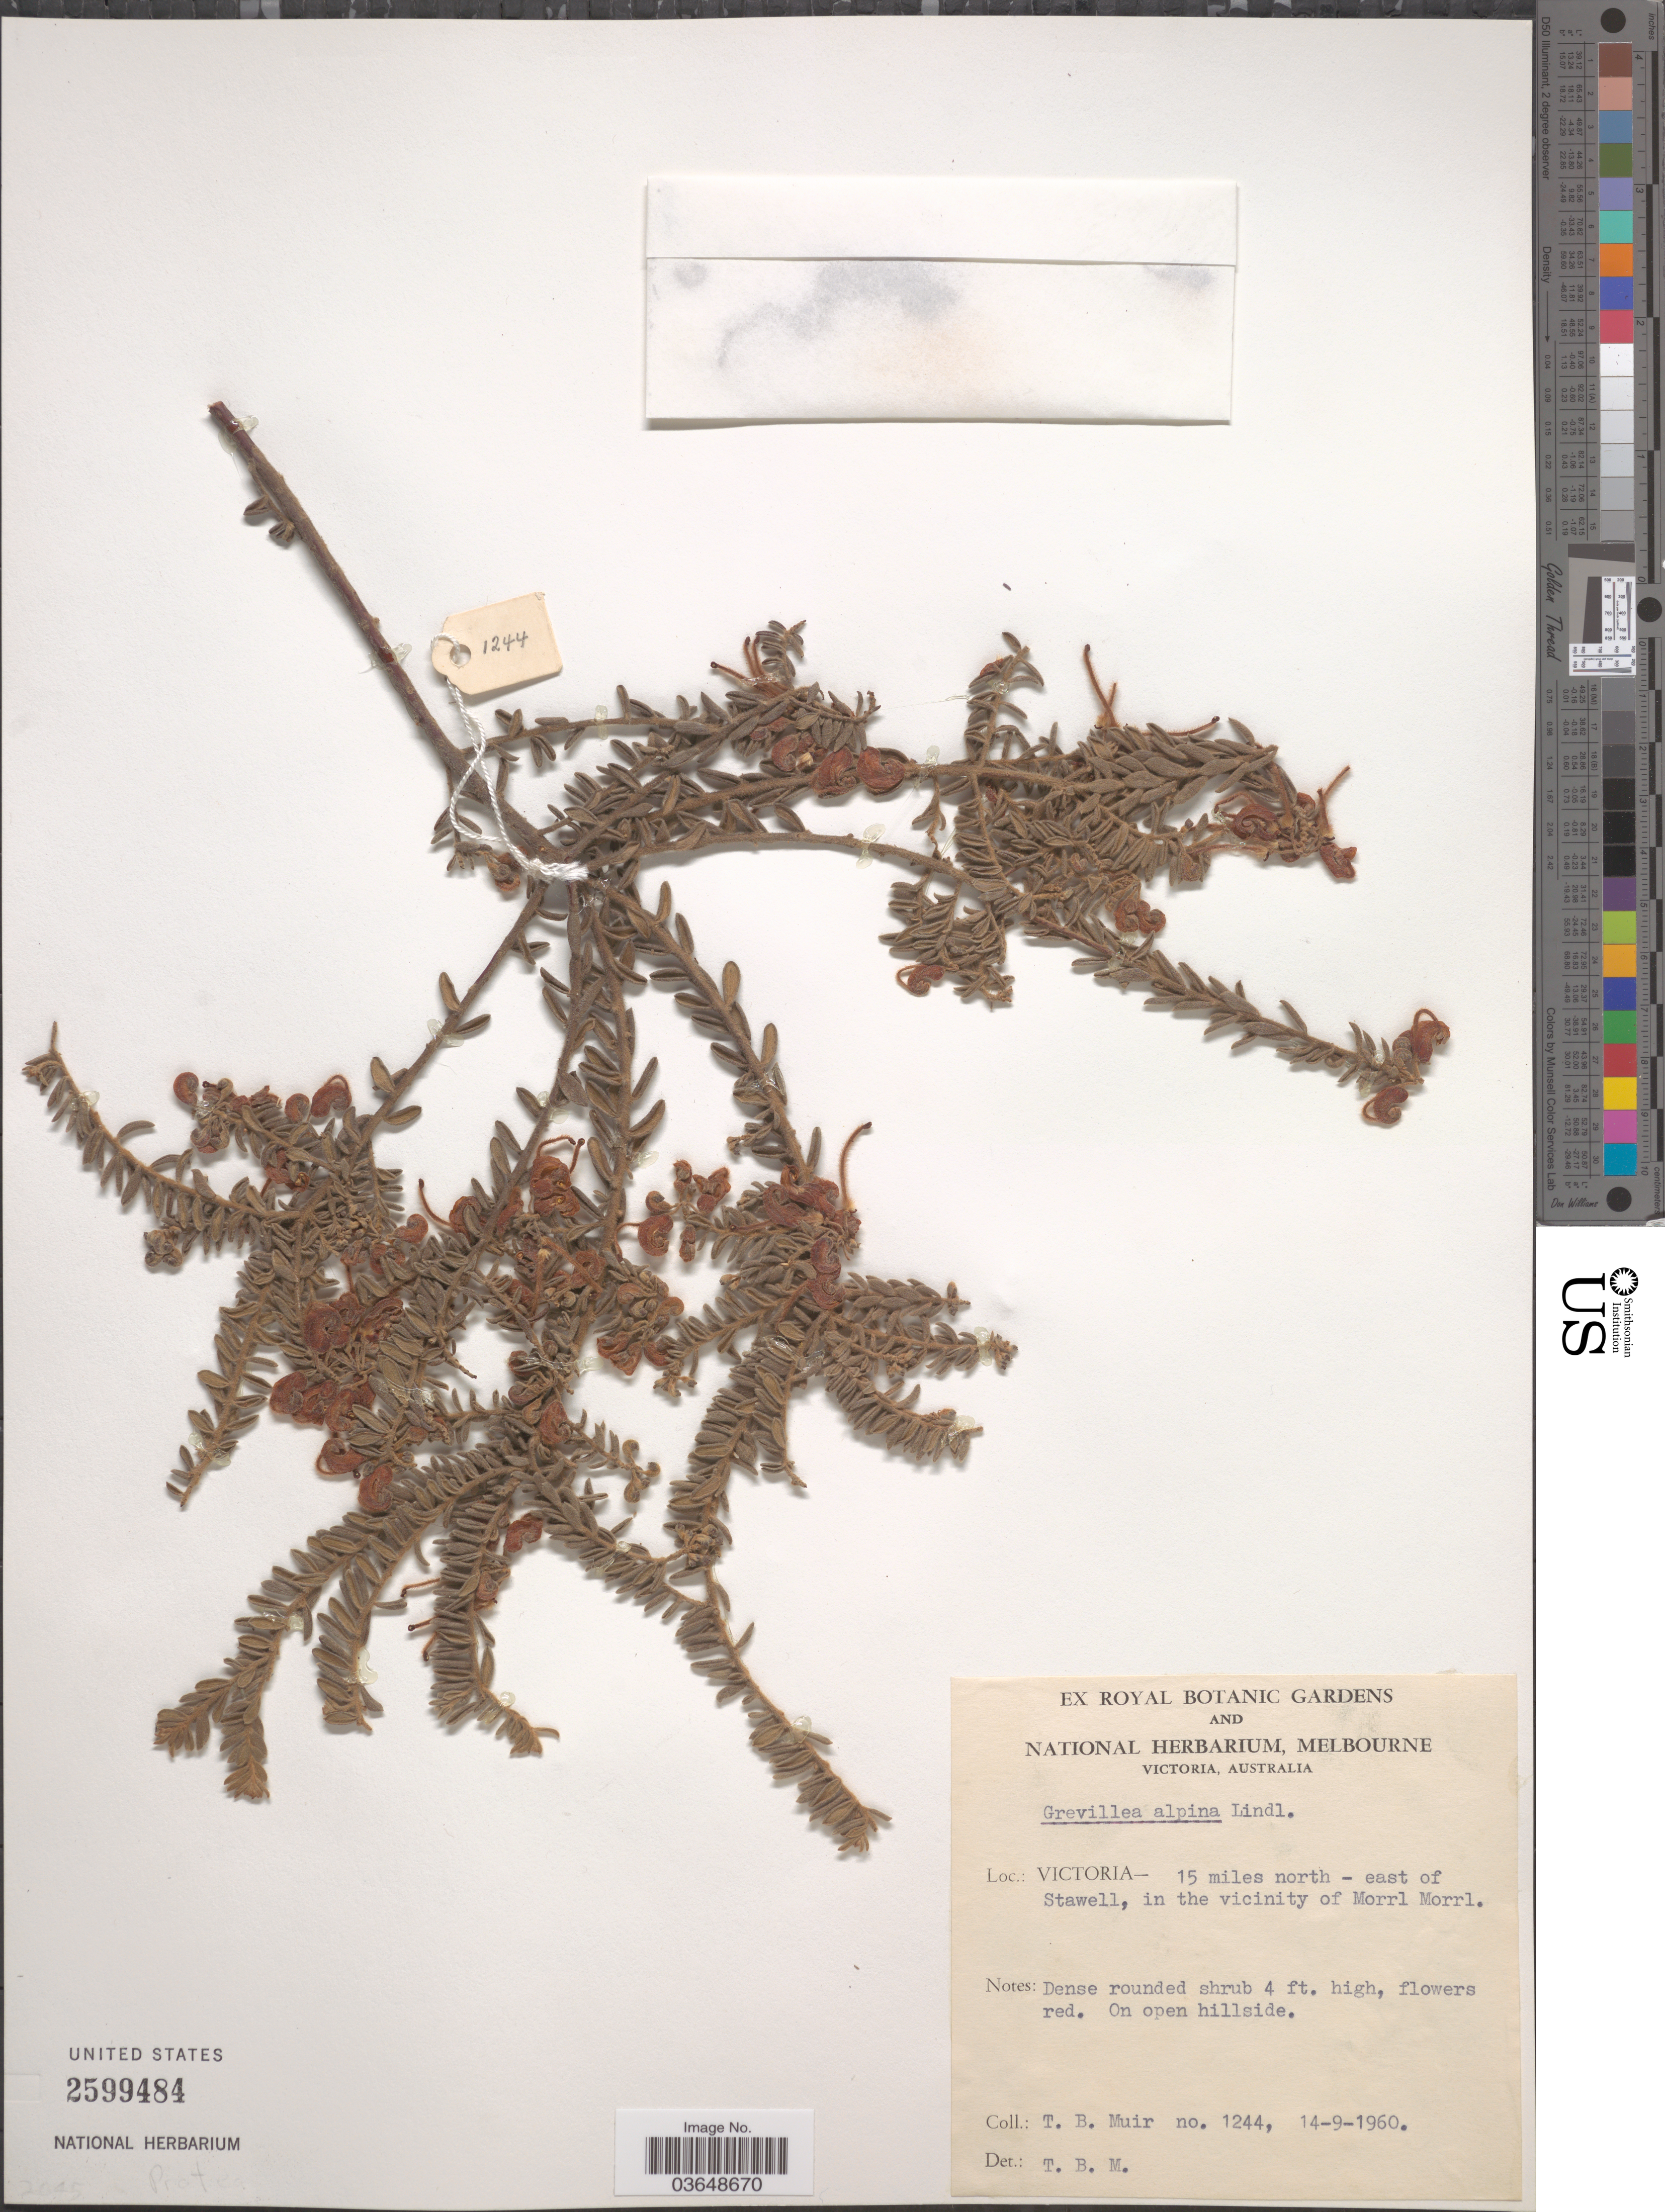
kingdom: Plantae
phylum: Tracheophyta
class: Magnoliopsida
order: Proteales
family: Proteaceae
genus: Grevillea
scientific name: Grevillea alpina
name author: Lindl.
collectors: T. Muir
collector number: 1244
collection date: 1960-09-14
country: Australia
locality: Victoria- 15 miles north - east of Stawell, in the vicinity of Morrl Morrl.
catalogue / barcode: US 2599484